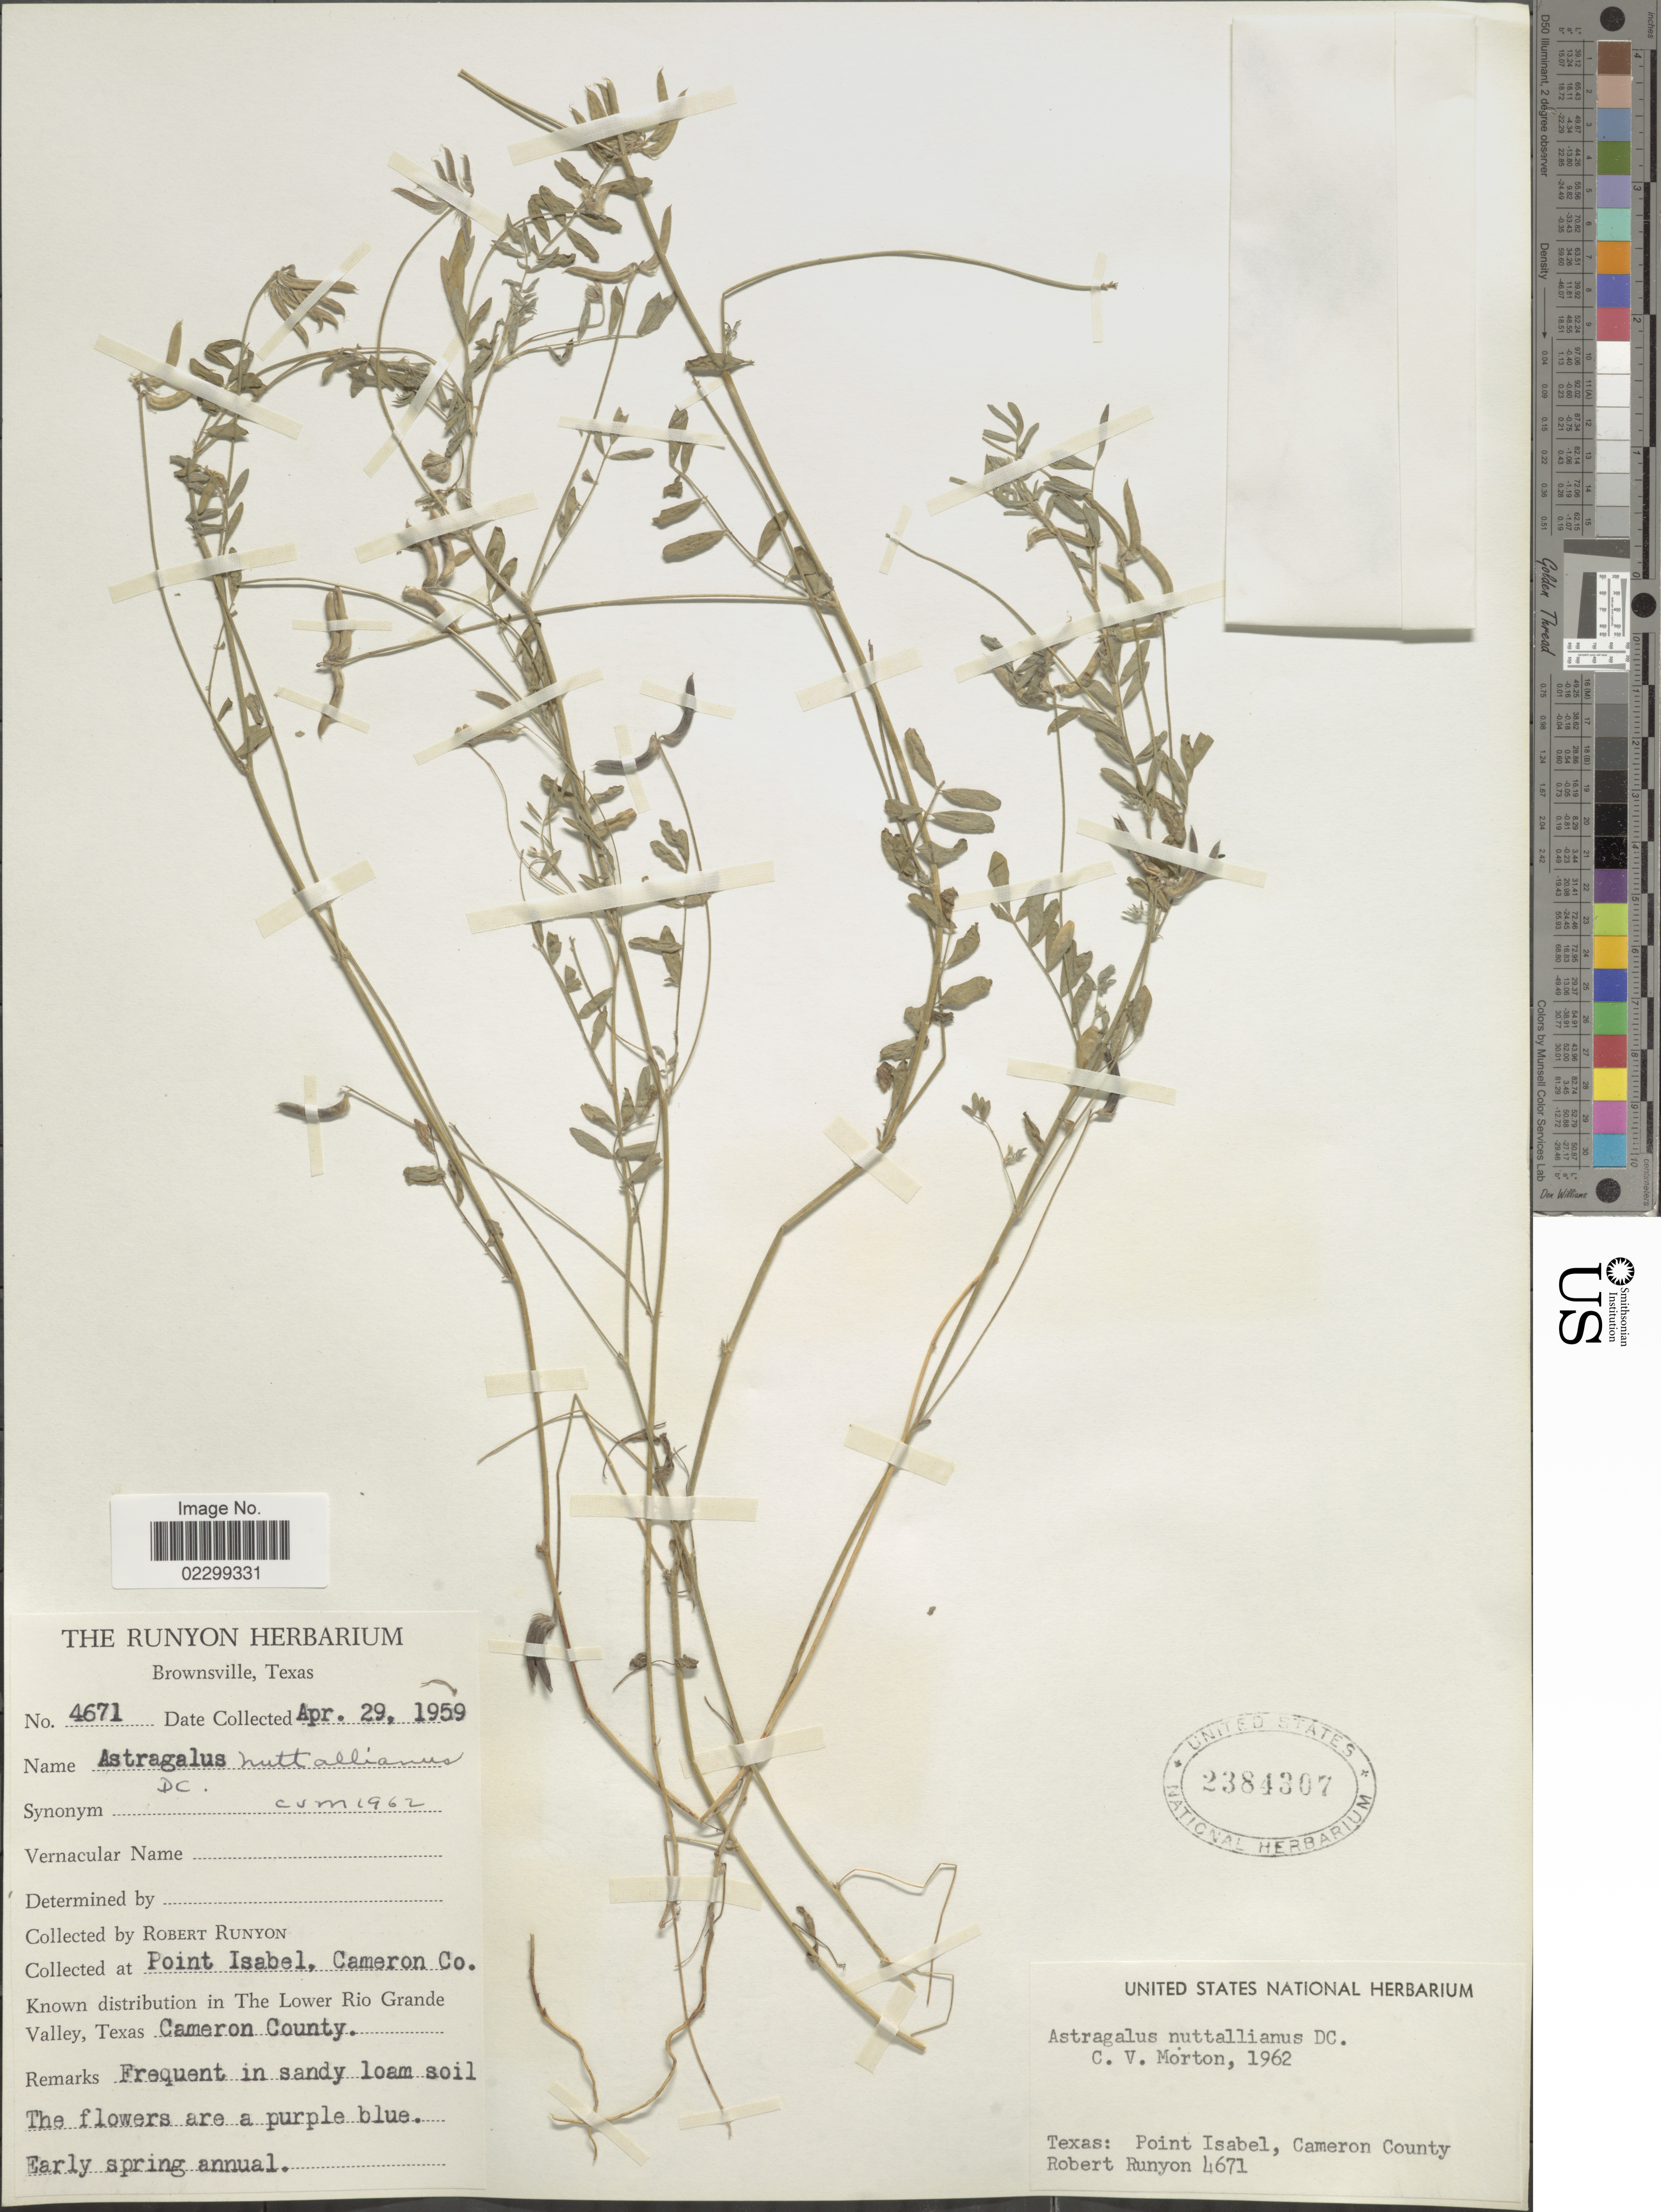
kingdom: Plantae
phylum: Tracheophyta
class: Magnoliopsida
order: Fabales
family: Fabaceae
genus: Astragalus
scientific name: Astragalus austrinus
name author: (Small) O.E. Schulz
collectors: R. Runyon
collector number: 4671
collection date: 1959-04-29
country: United States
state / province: Texas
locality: Point Isabel, Cameron Co.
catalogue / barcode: US 2384307